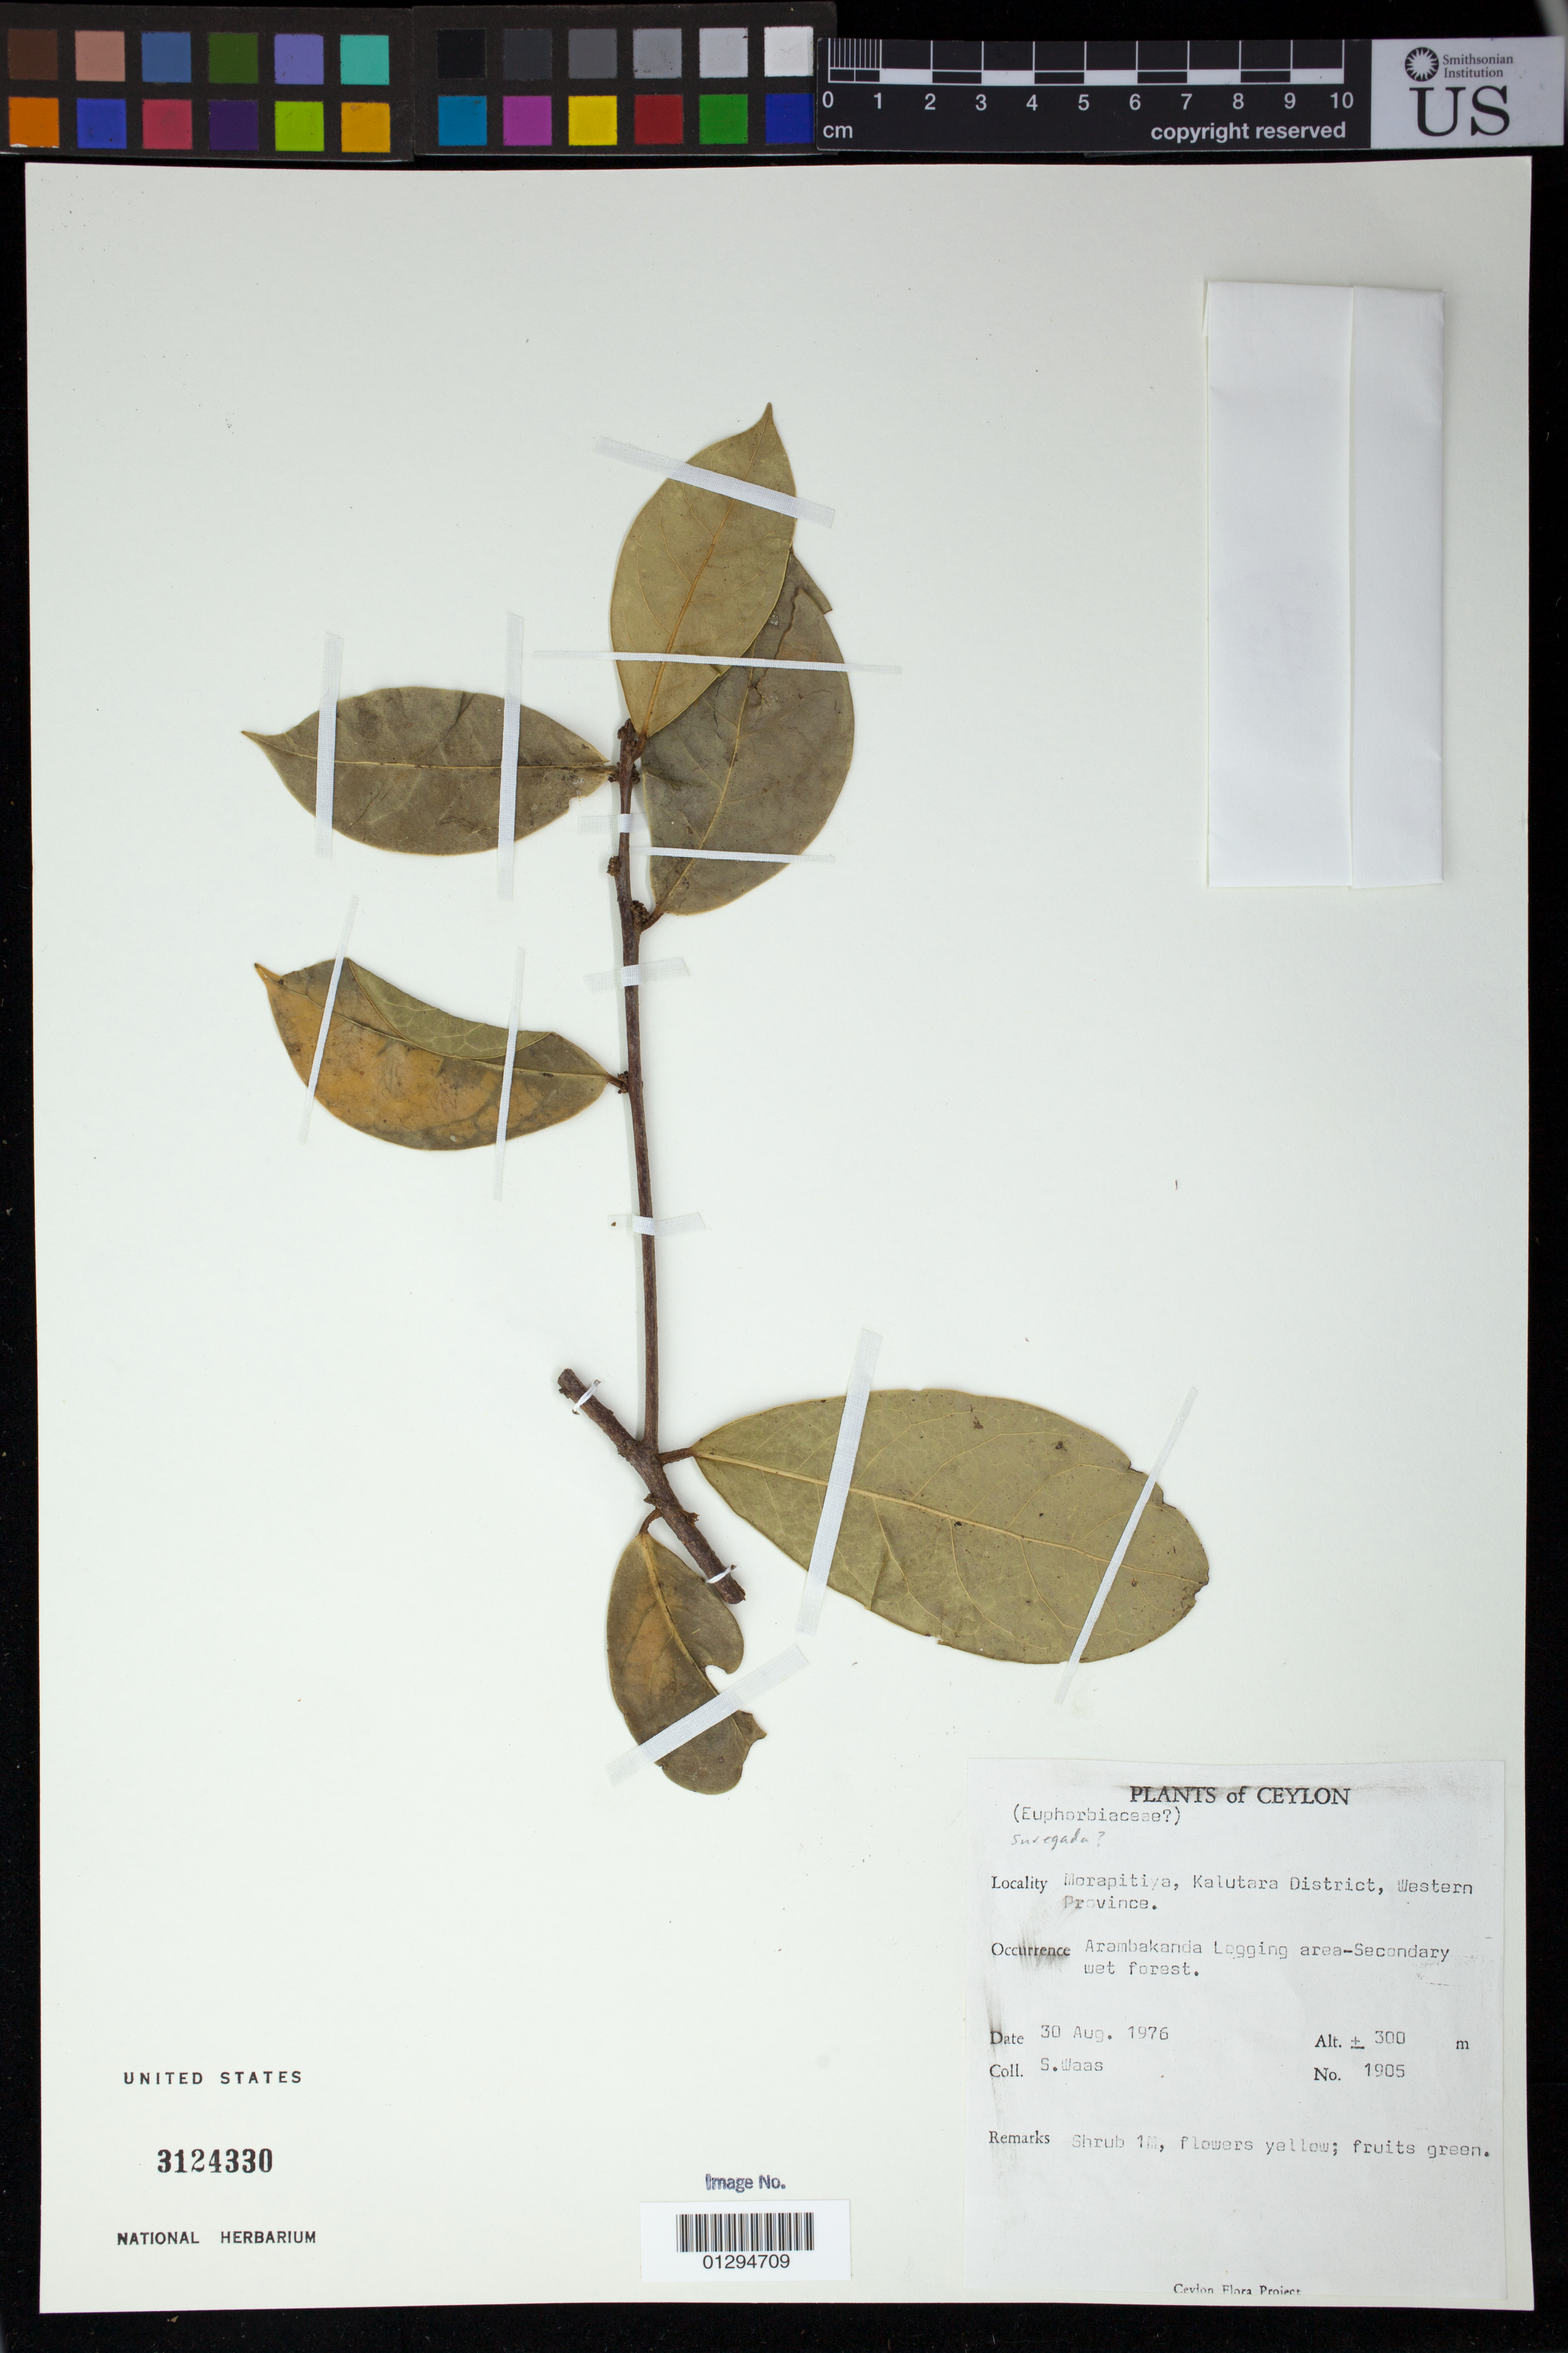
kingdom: Plantae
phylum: Tracheophyta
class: Magnoliopsida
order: Malpighiales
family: Euphorbiaceae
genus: Gelonium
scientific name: Gelonium sp.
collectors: S. Waas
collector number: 1905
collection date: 1976-08-30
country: Sri Lanka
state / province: Western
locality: Arambakanda logging area, Morapitiya, Kalutara District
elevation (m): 300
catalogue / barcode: US 3124330